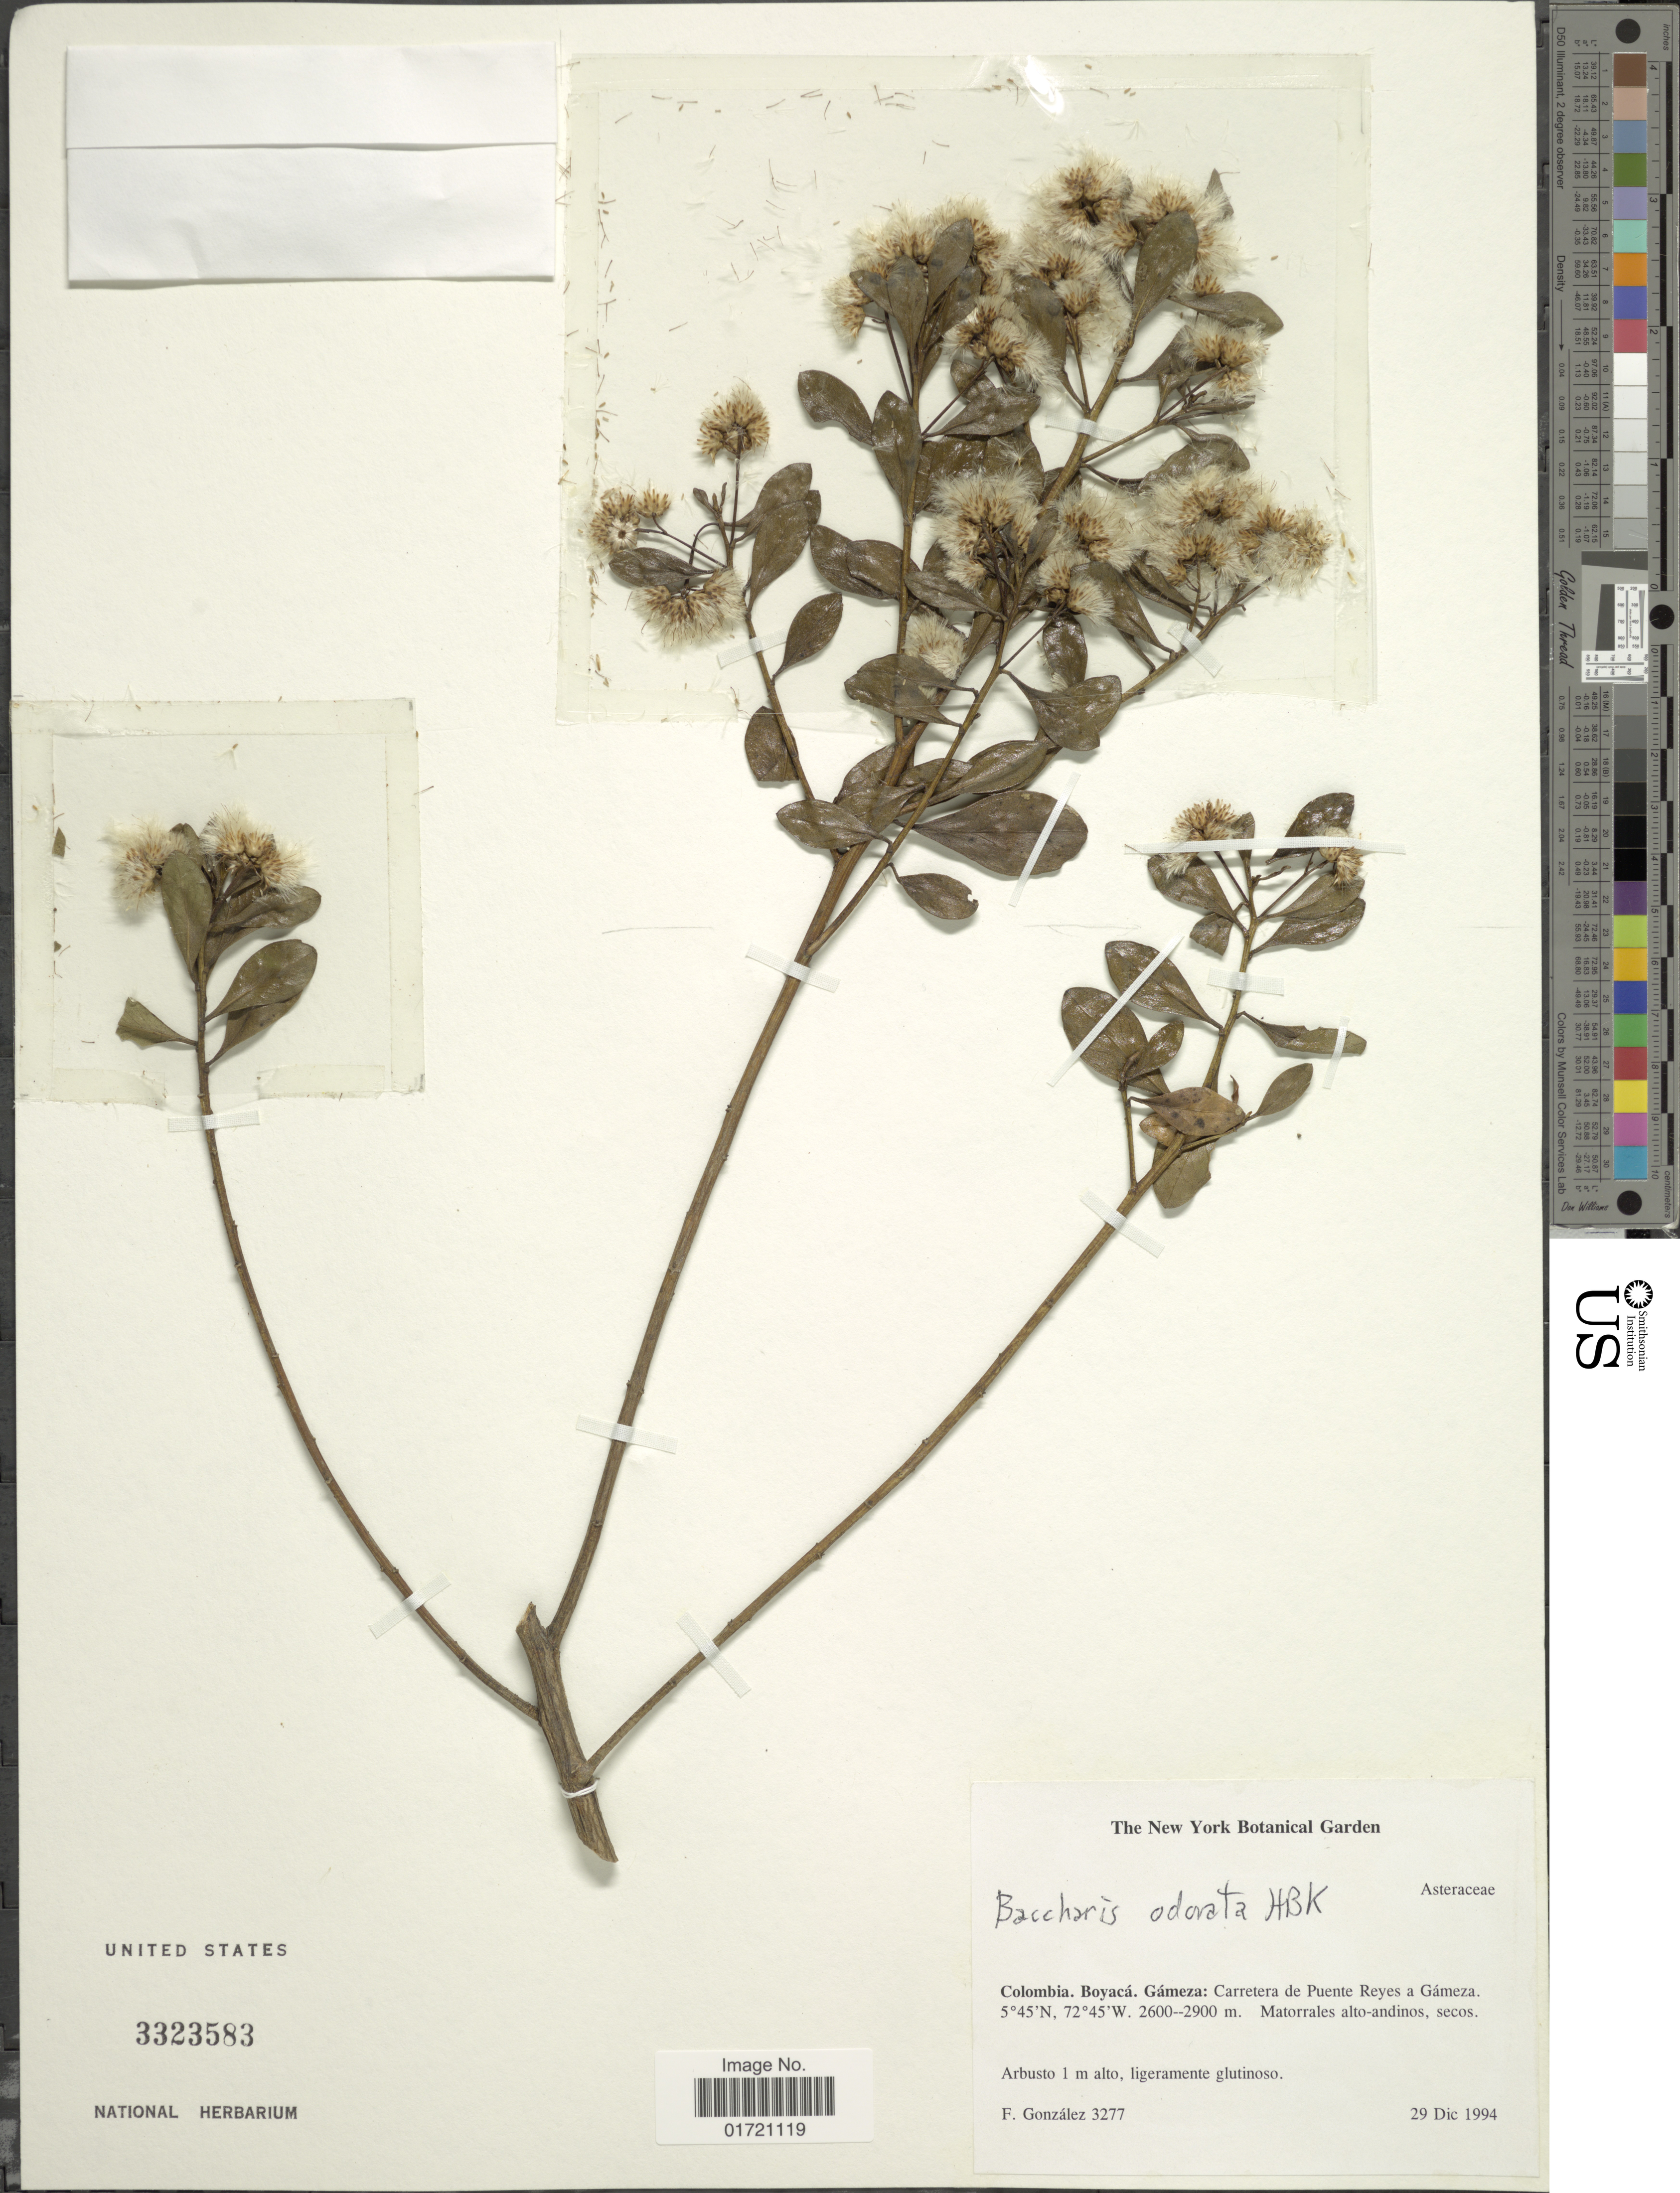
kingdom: Plantae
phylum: Tracheophyta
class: Magnoliopsida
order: Asterales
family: Asteraceae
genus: Baccharis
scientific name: Baccharis obovata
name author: Hook. & Arn.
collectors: F. González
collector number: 3277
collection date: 1994-12-29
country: Colombia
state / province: Boyacá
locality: Colombia. Boyacá. Gámeza: Carretera de Puente Reyes a Gámeza.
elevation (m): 2600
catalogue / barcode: US 3323583